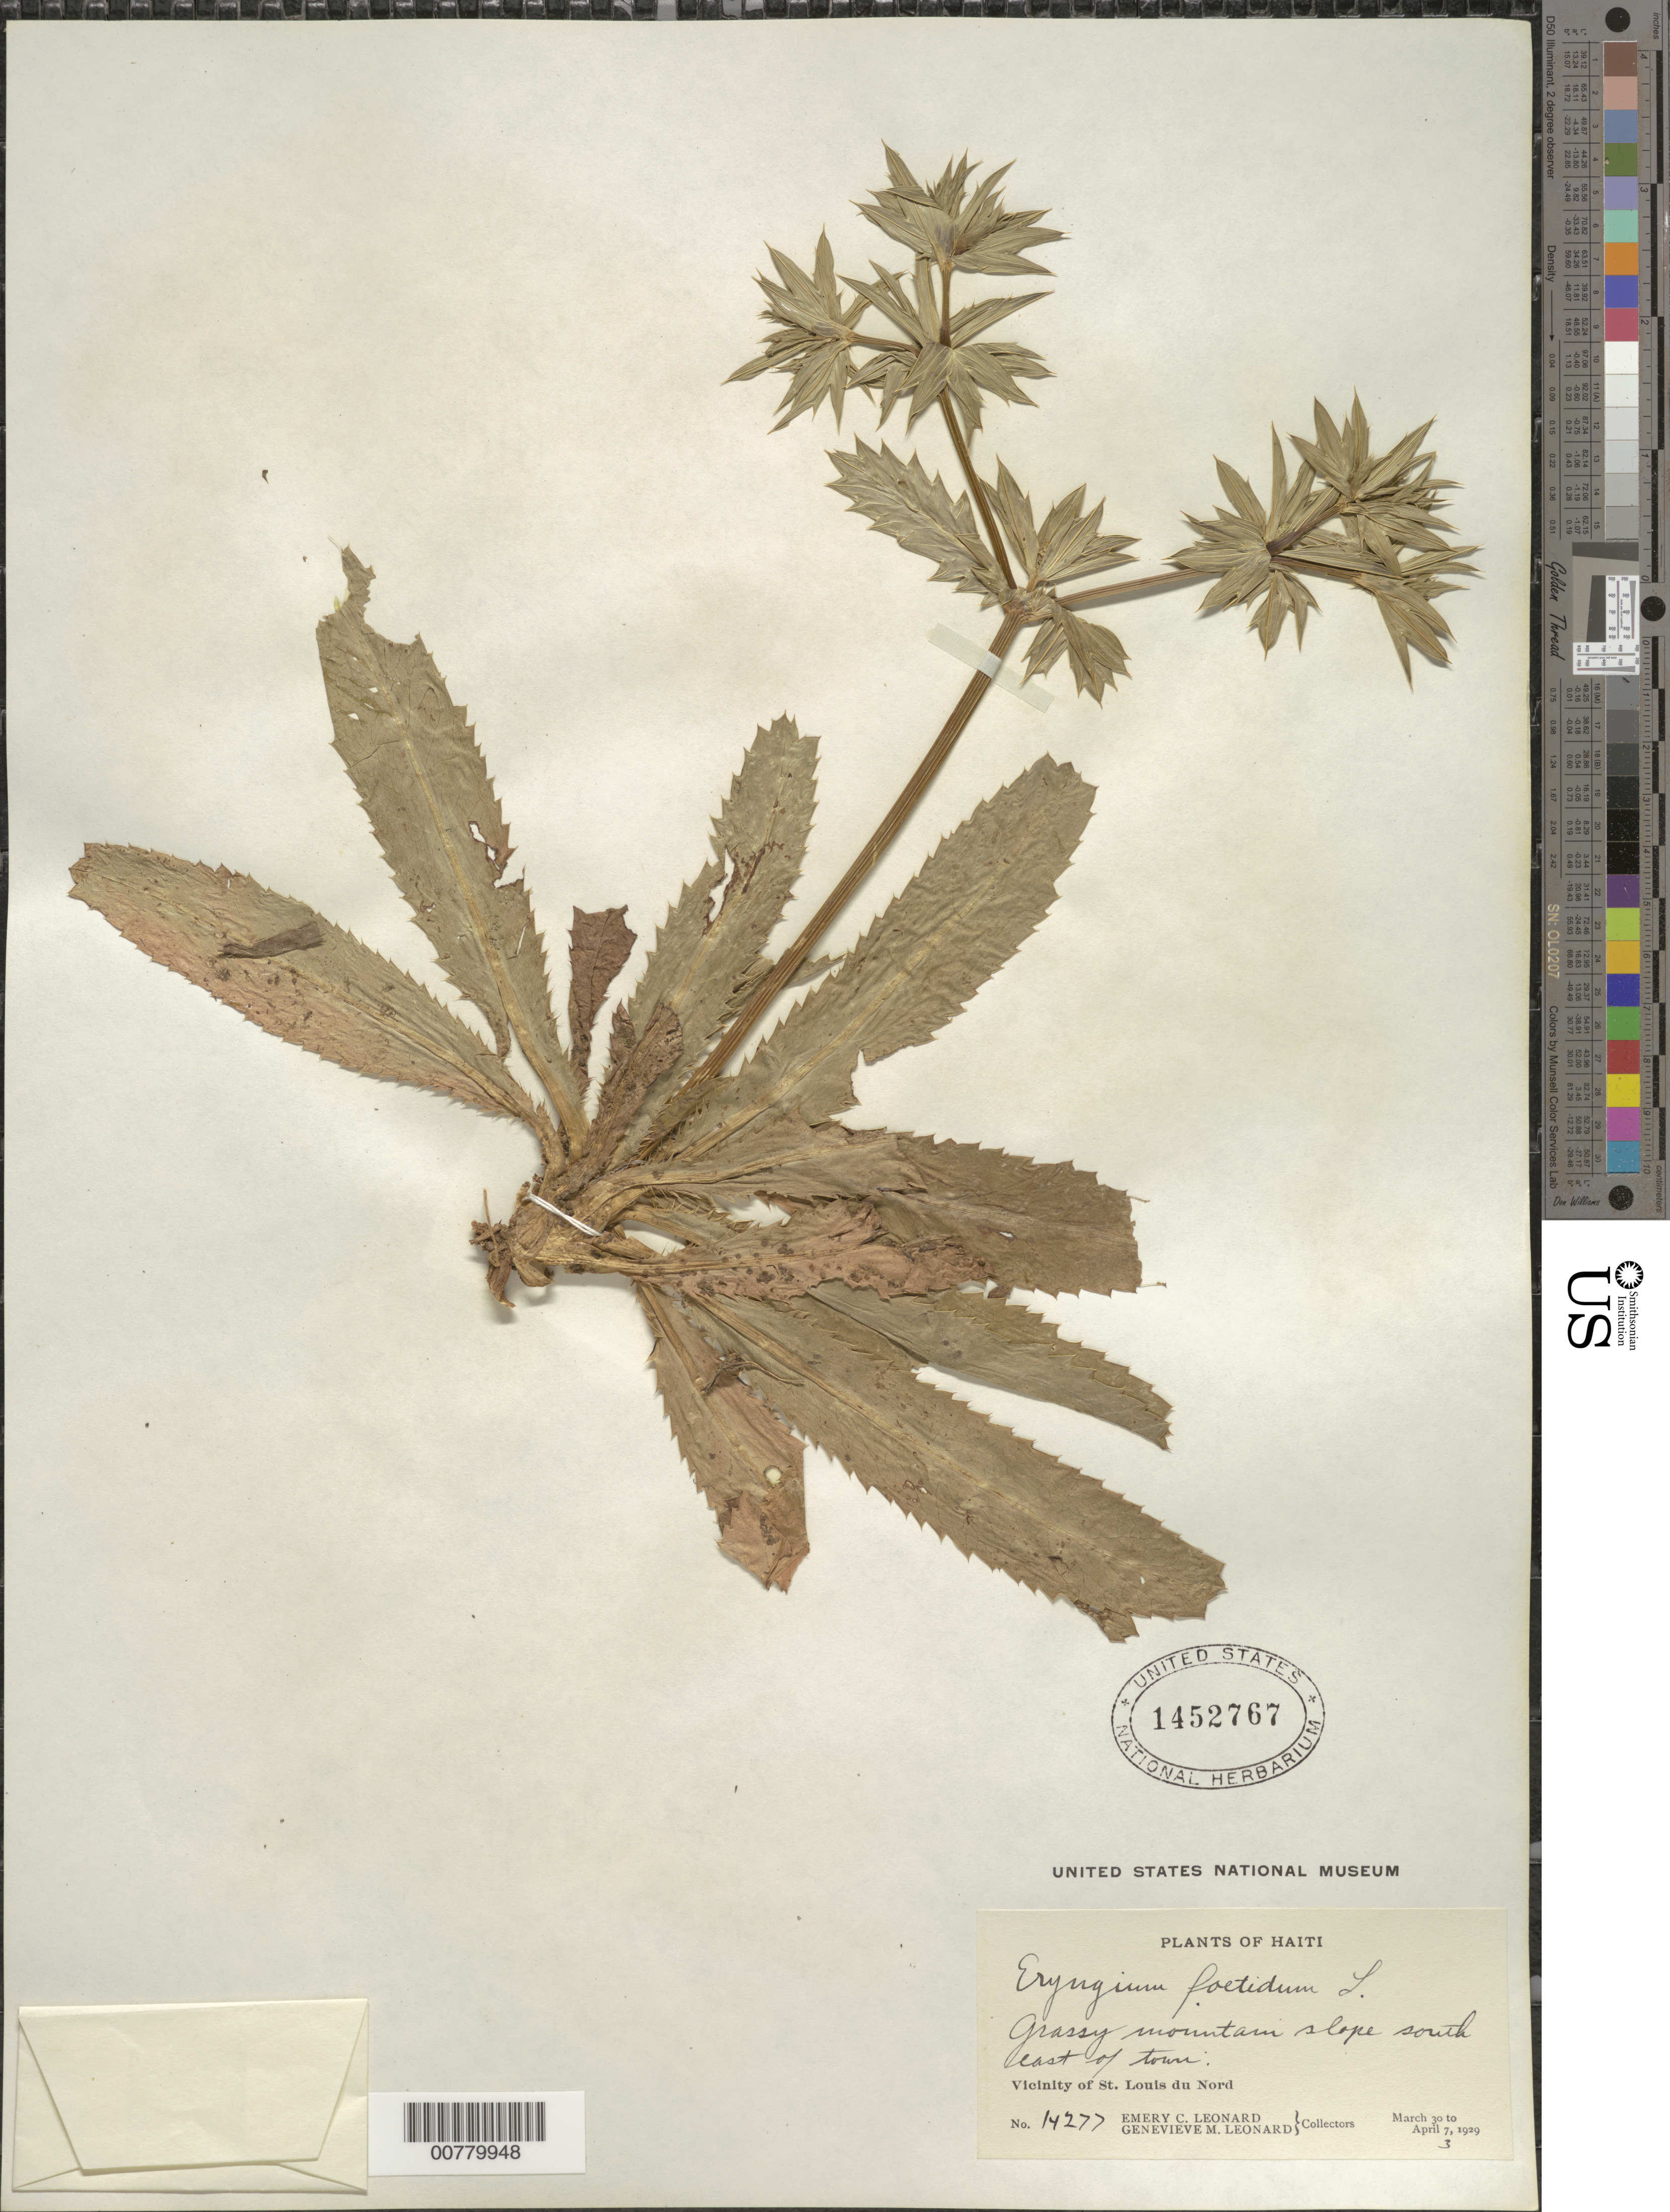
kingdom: Plantae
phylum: Tracheophyta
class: Magnoliopsida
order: Apiales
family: Apiaceae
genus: Eryngium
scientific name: Eryngium foetidum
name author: L.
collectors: E. C. Leonard & G. M. Leonard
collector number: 14277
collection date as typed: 03 Apr 1929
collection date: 1929-04-03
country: Haiti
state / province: Nord-Ouest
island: Hispaniola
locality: Vicinity of St. Louis du Nord, southeast of town.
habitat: Grassy mountain slope.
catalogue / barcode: US 1452767